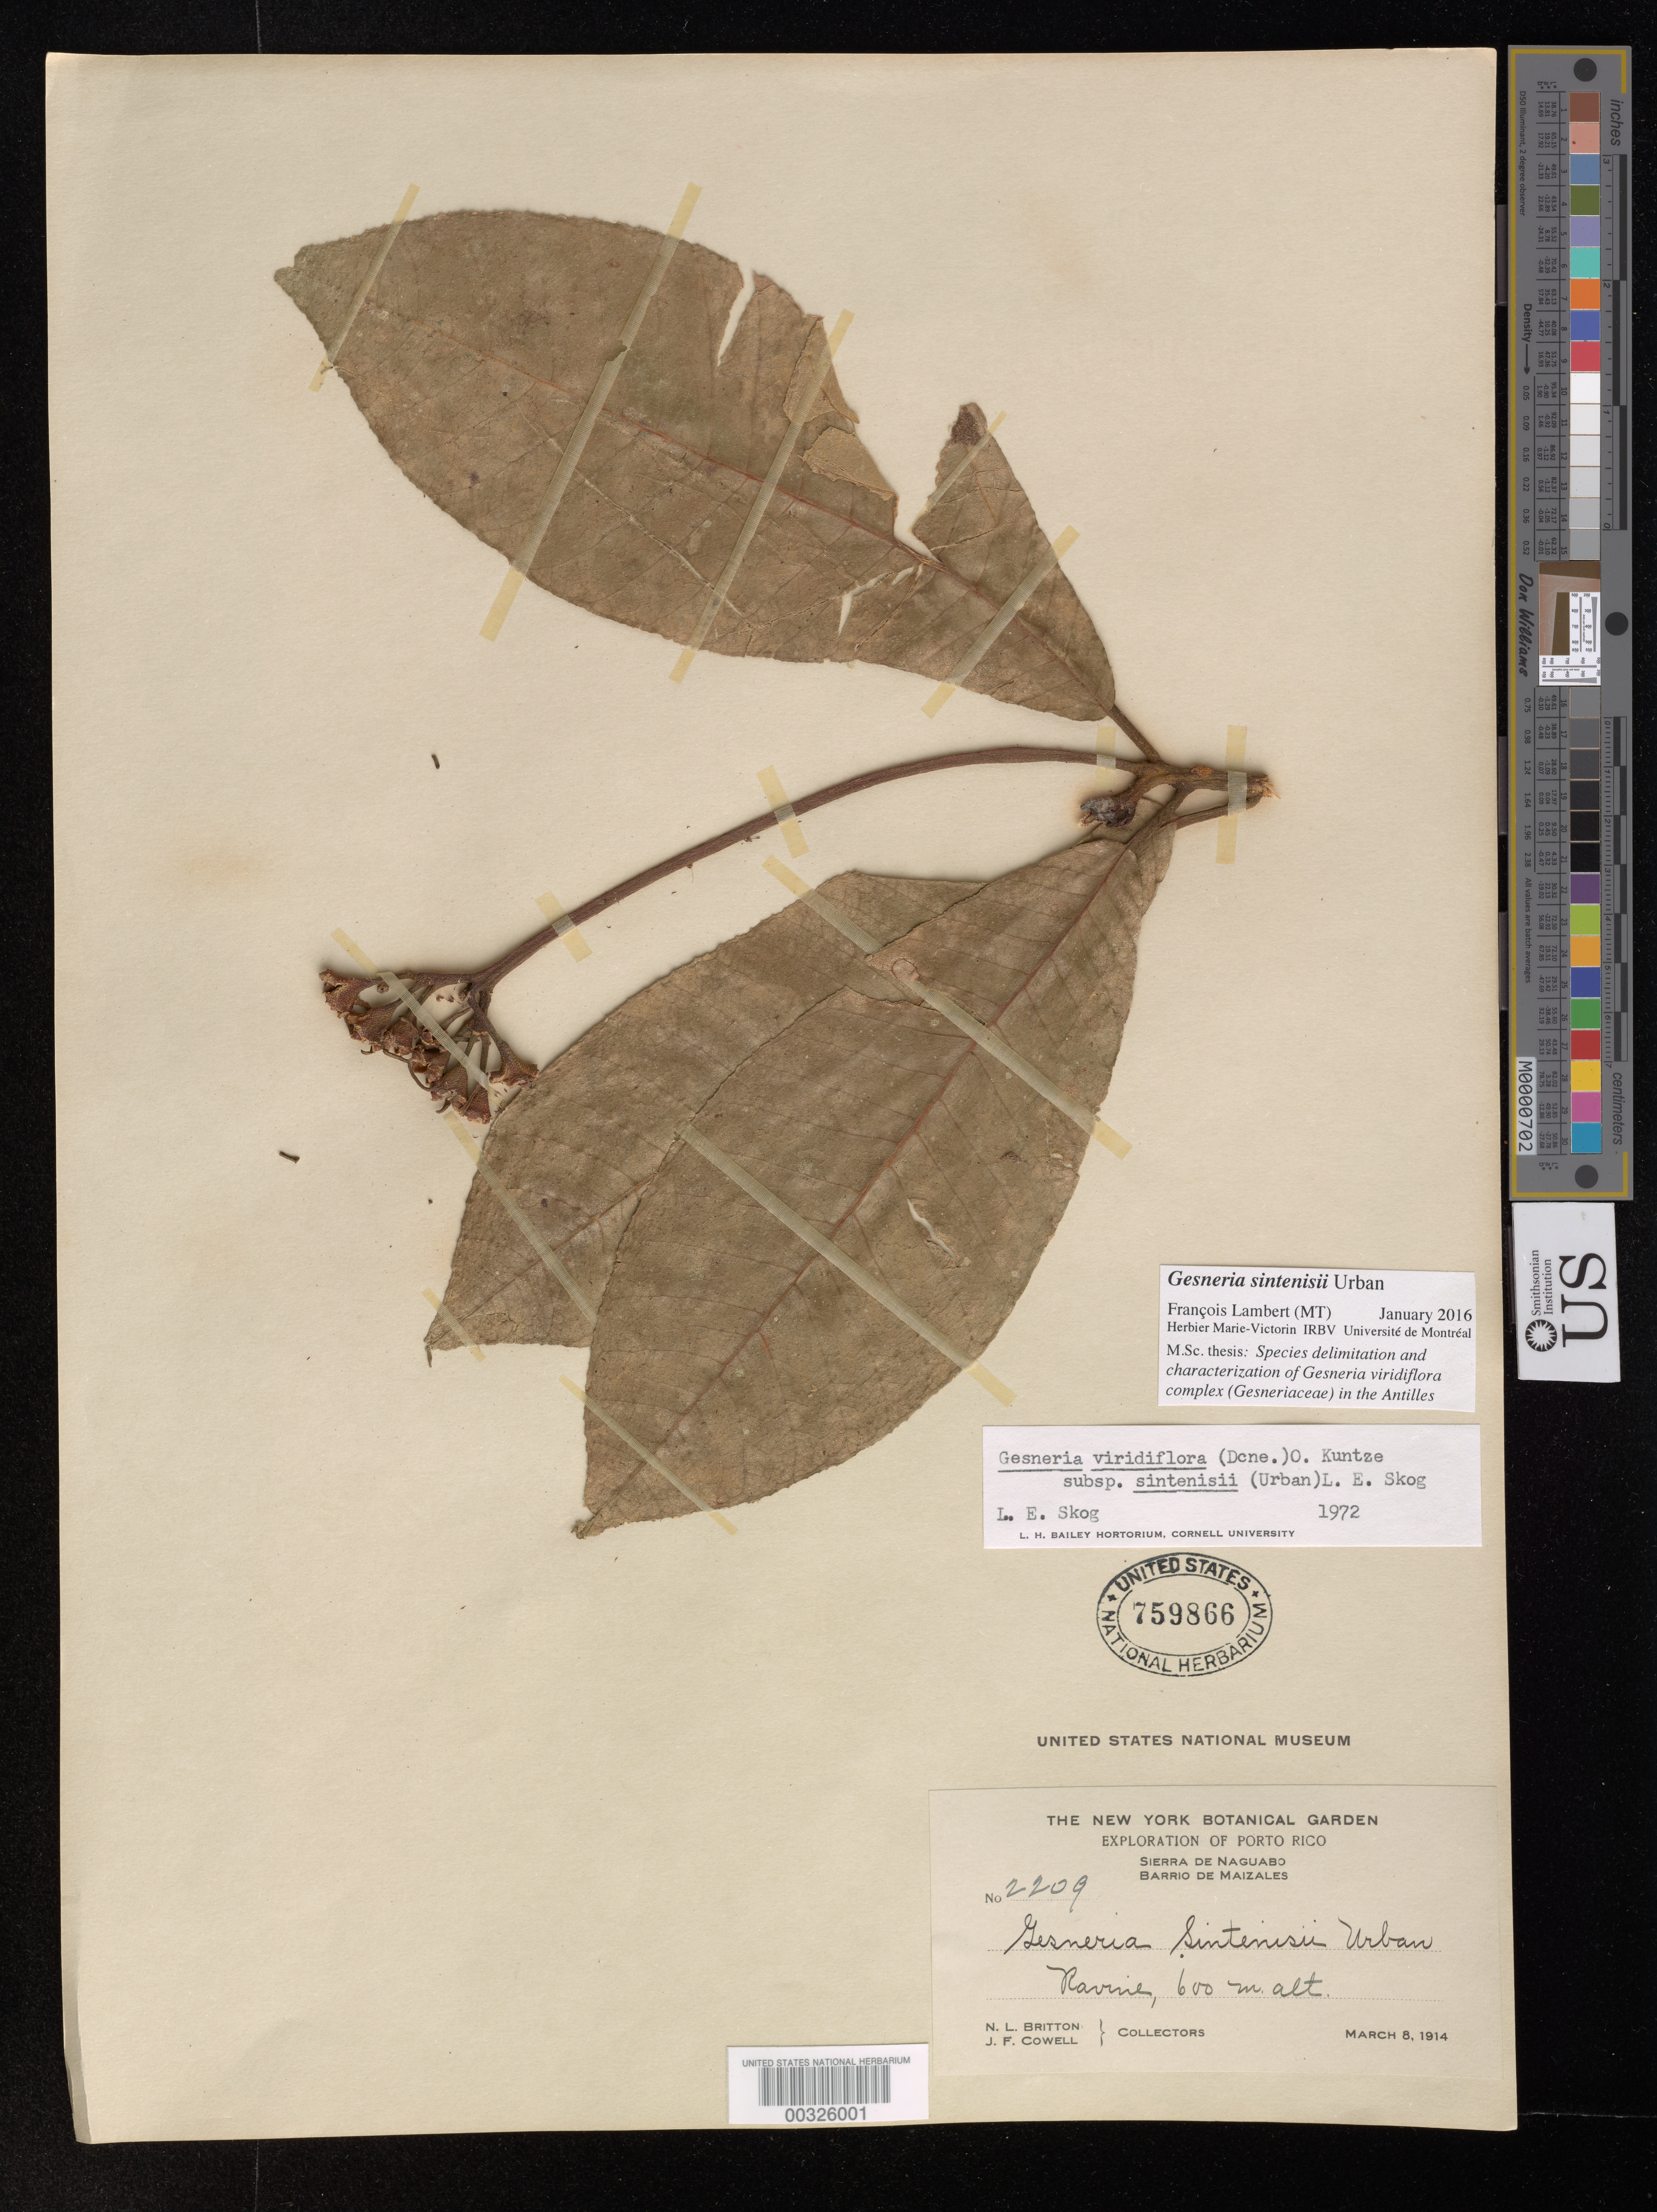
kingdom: Plantae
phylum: Tracheophyta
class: Magnoliopsida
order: Lamiales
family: Gesneriaceae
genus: Gesneria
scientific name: Gesneria sintenisii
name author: Urb.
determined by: Lambert, Francois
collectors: N. Britton & J. F. Cowell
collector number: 2209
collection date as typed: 08 Mar 1914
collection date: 1914-03-08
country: Puerto Rico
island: Puerto Rico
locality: Sierra de Naguabo, Barrio de Maizales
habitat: Ravine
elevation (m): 600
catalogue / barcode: US 759866